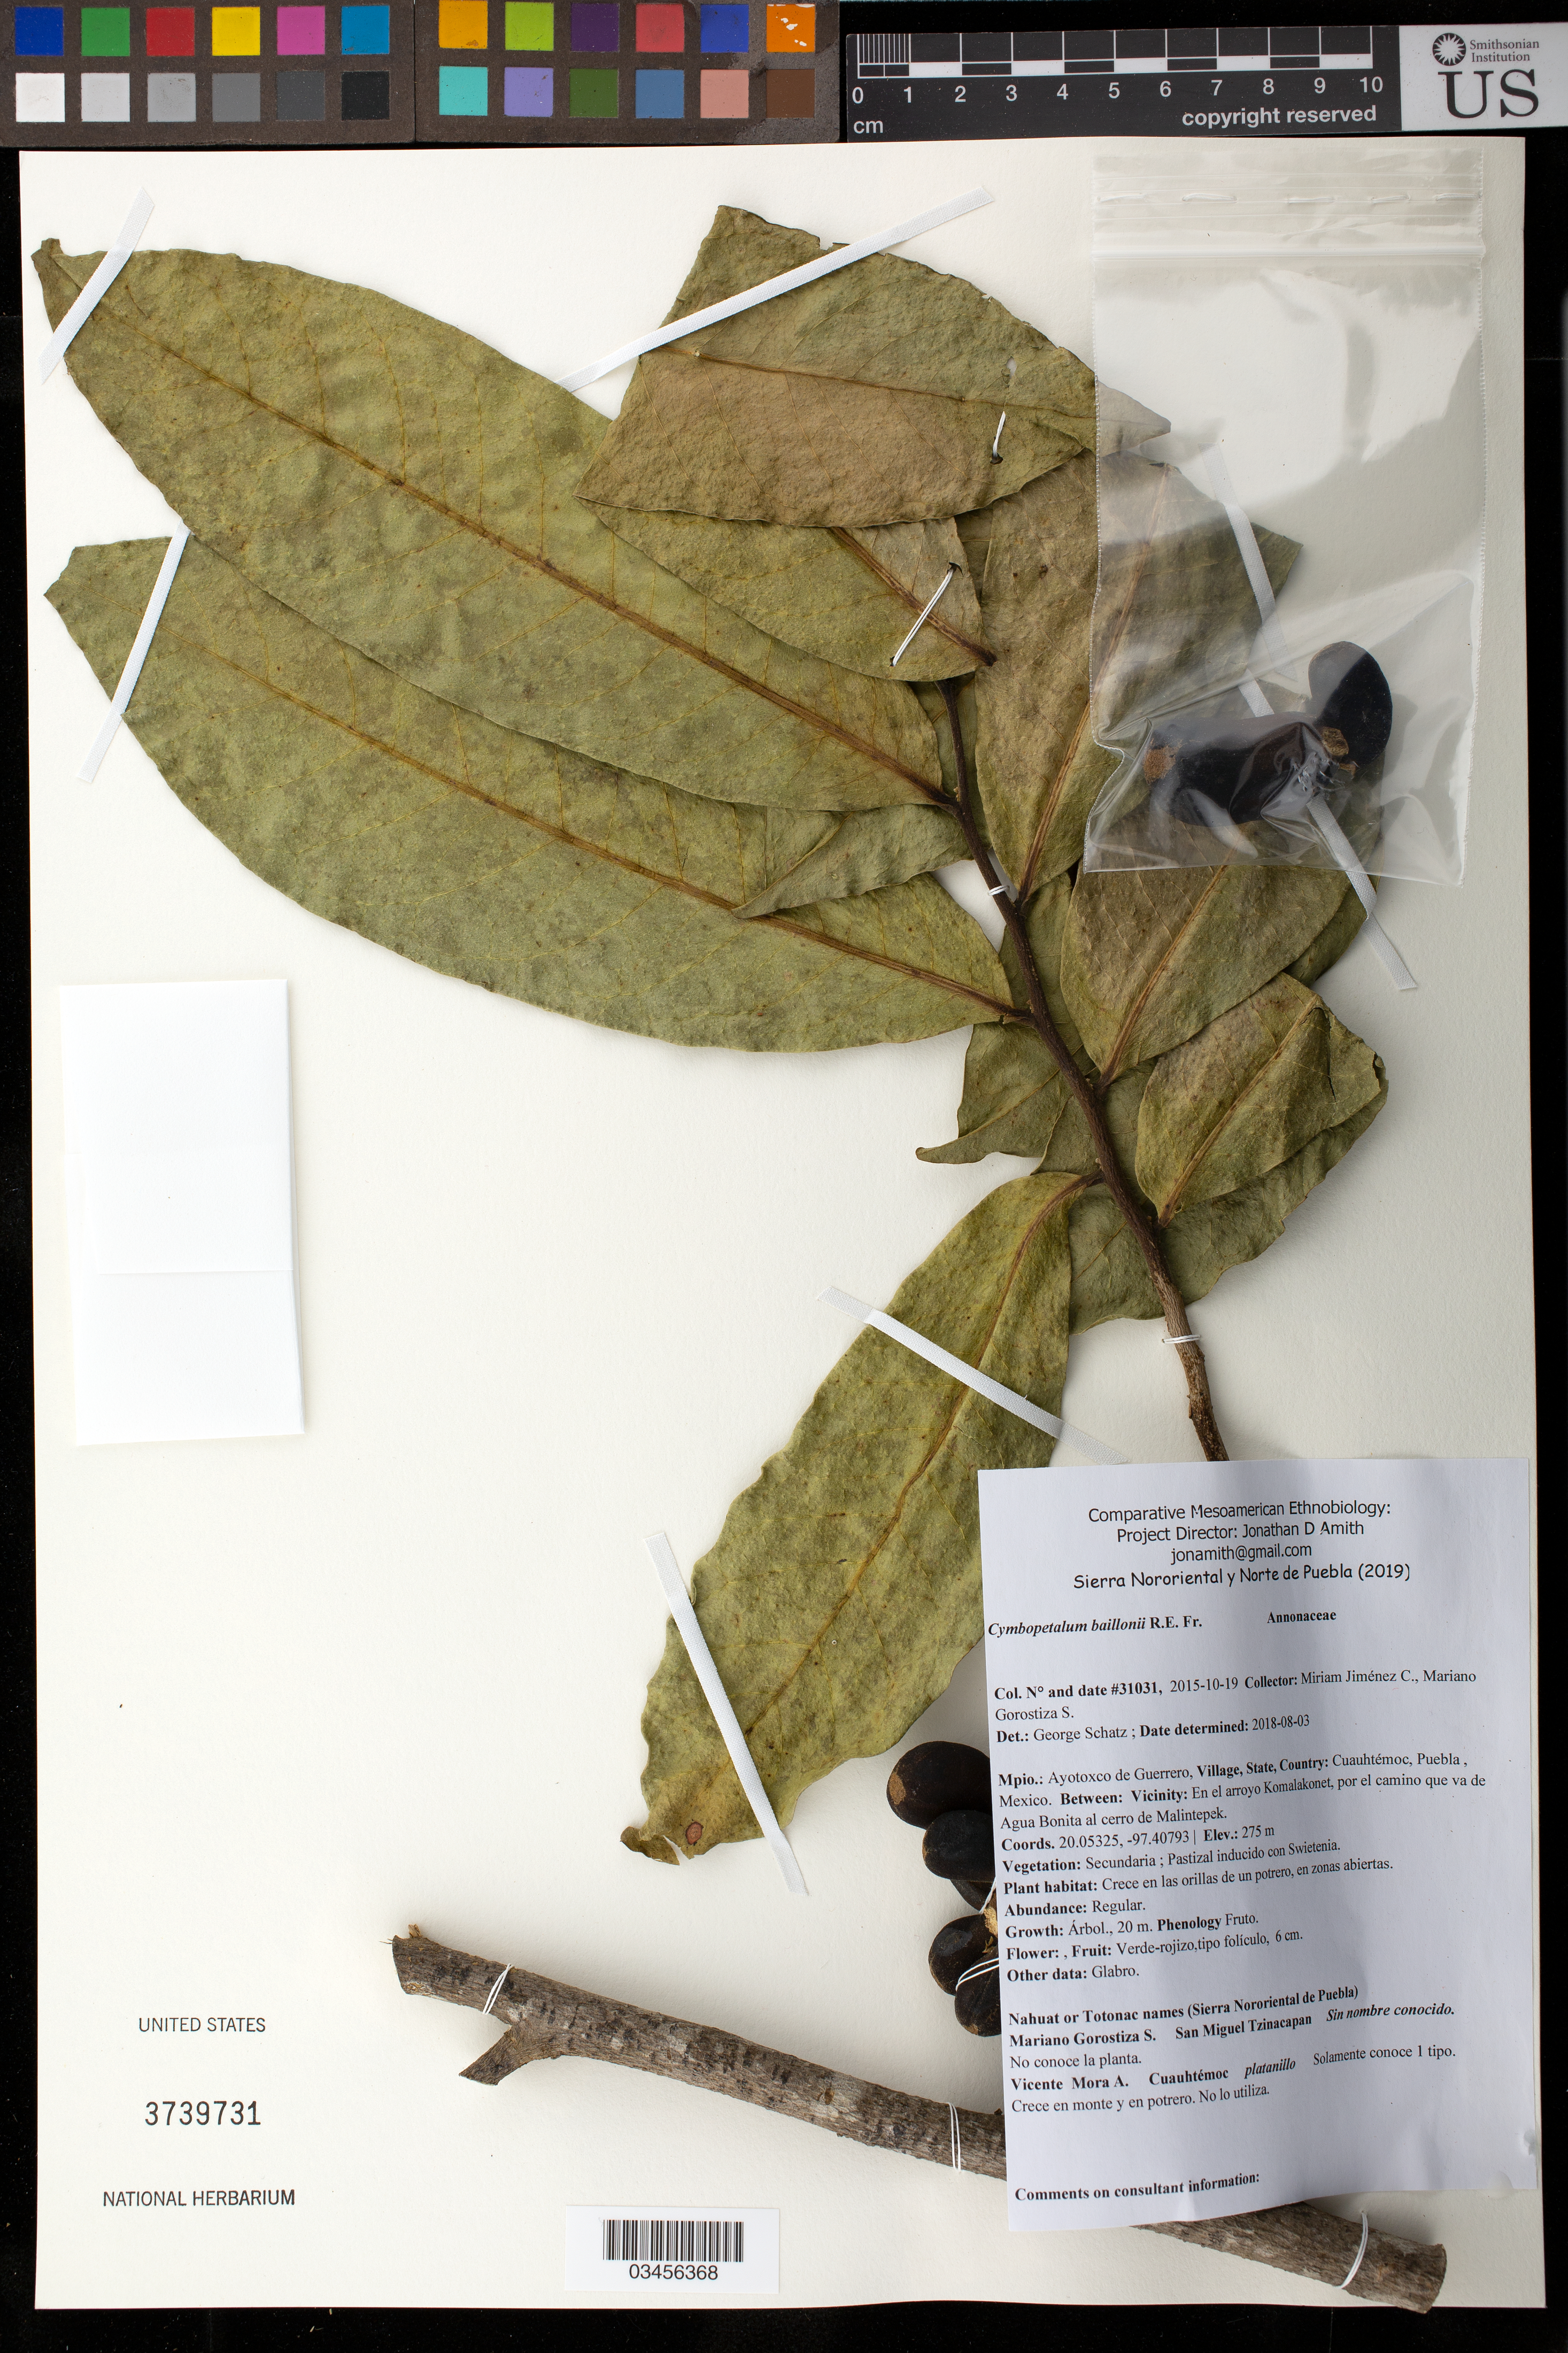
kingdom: Plantae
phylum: Tracheophyta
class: Magnoliopsida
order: Magnoliales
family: Annonaceae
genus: Cymbopetalum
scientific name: Cymbopetalum baillonii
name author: R.E. Fr.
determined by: Coombes, Allen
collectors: M. Jiménez Chimil & M. Gorostiza S.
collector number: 31031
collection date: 2015-10-19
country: México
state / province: Puebla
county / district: Ayotoxco de Guerrero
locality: PUEBLO: Cuauhtémoc; LOCALIDAD EXACTA: Arroyo Komalakonet, por el camino que va de Agua Bonita al cerro de Malintepek.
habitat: Pastizal inducido con Swietenia | En las orillas de un potrero, en zonas abiertas.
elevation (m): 275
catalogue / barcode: US 3739731